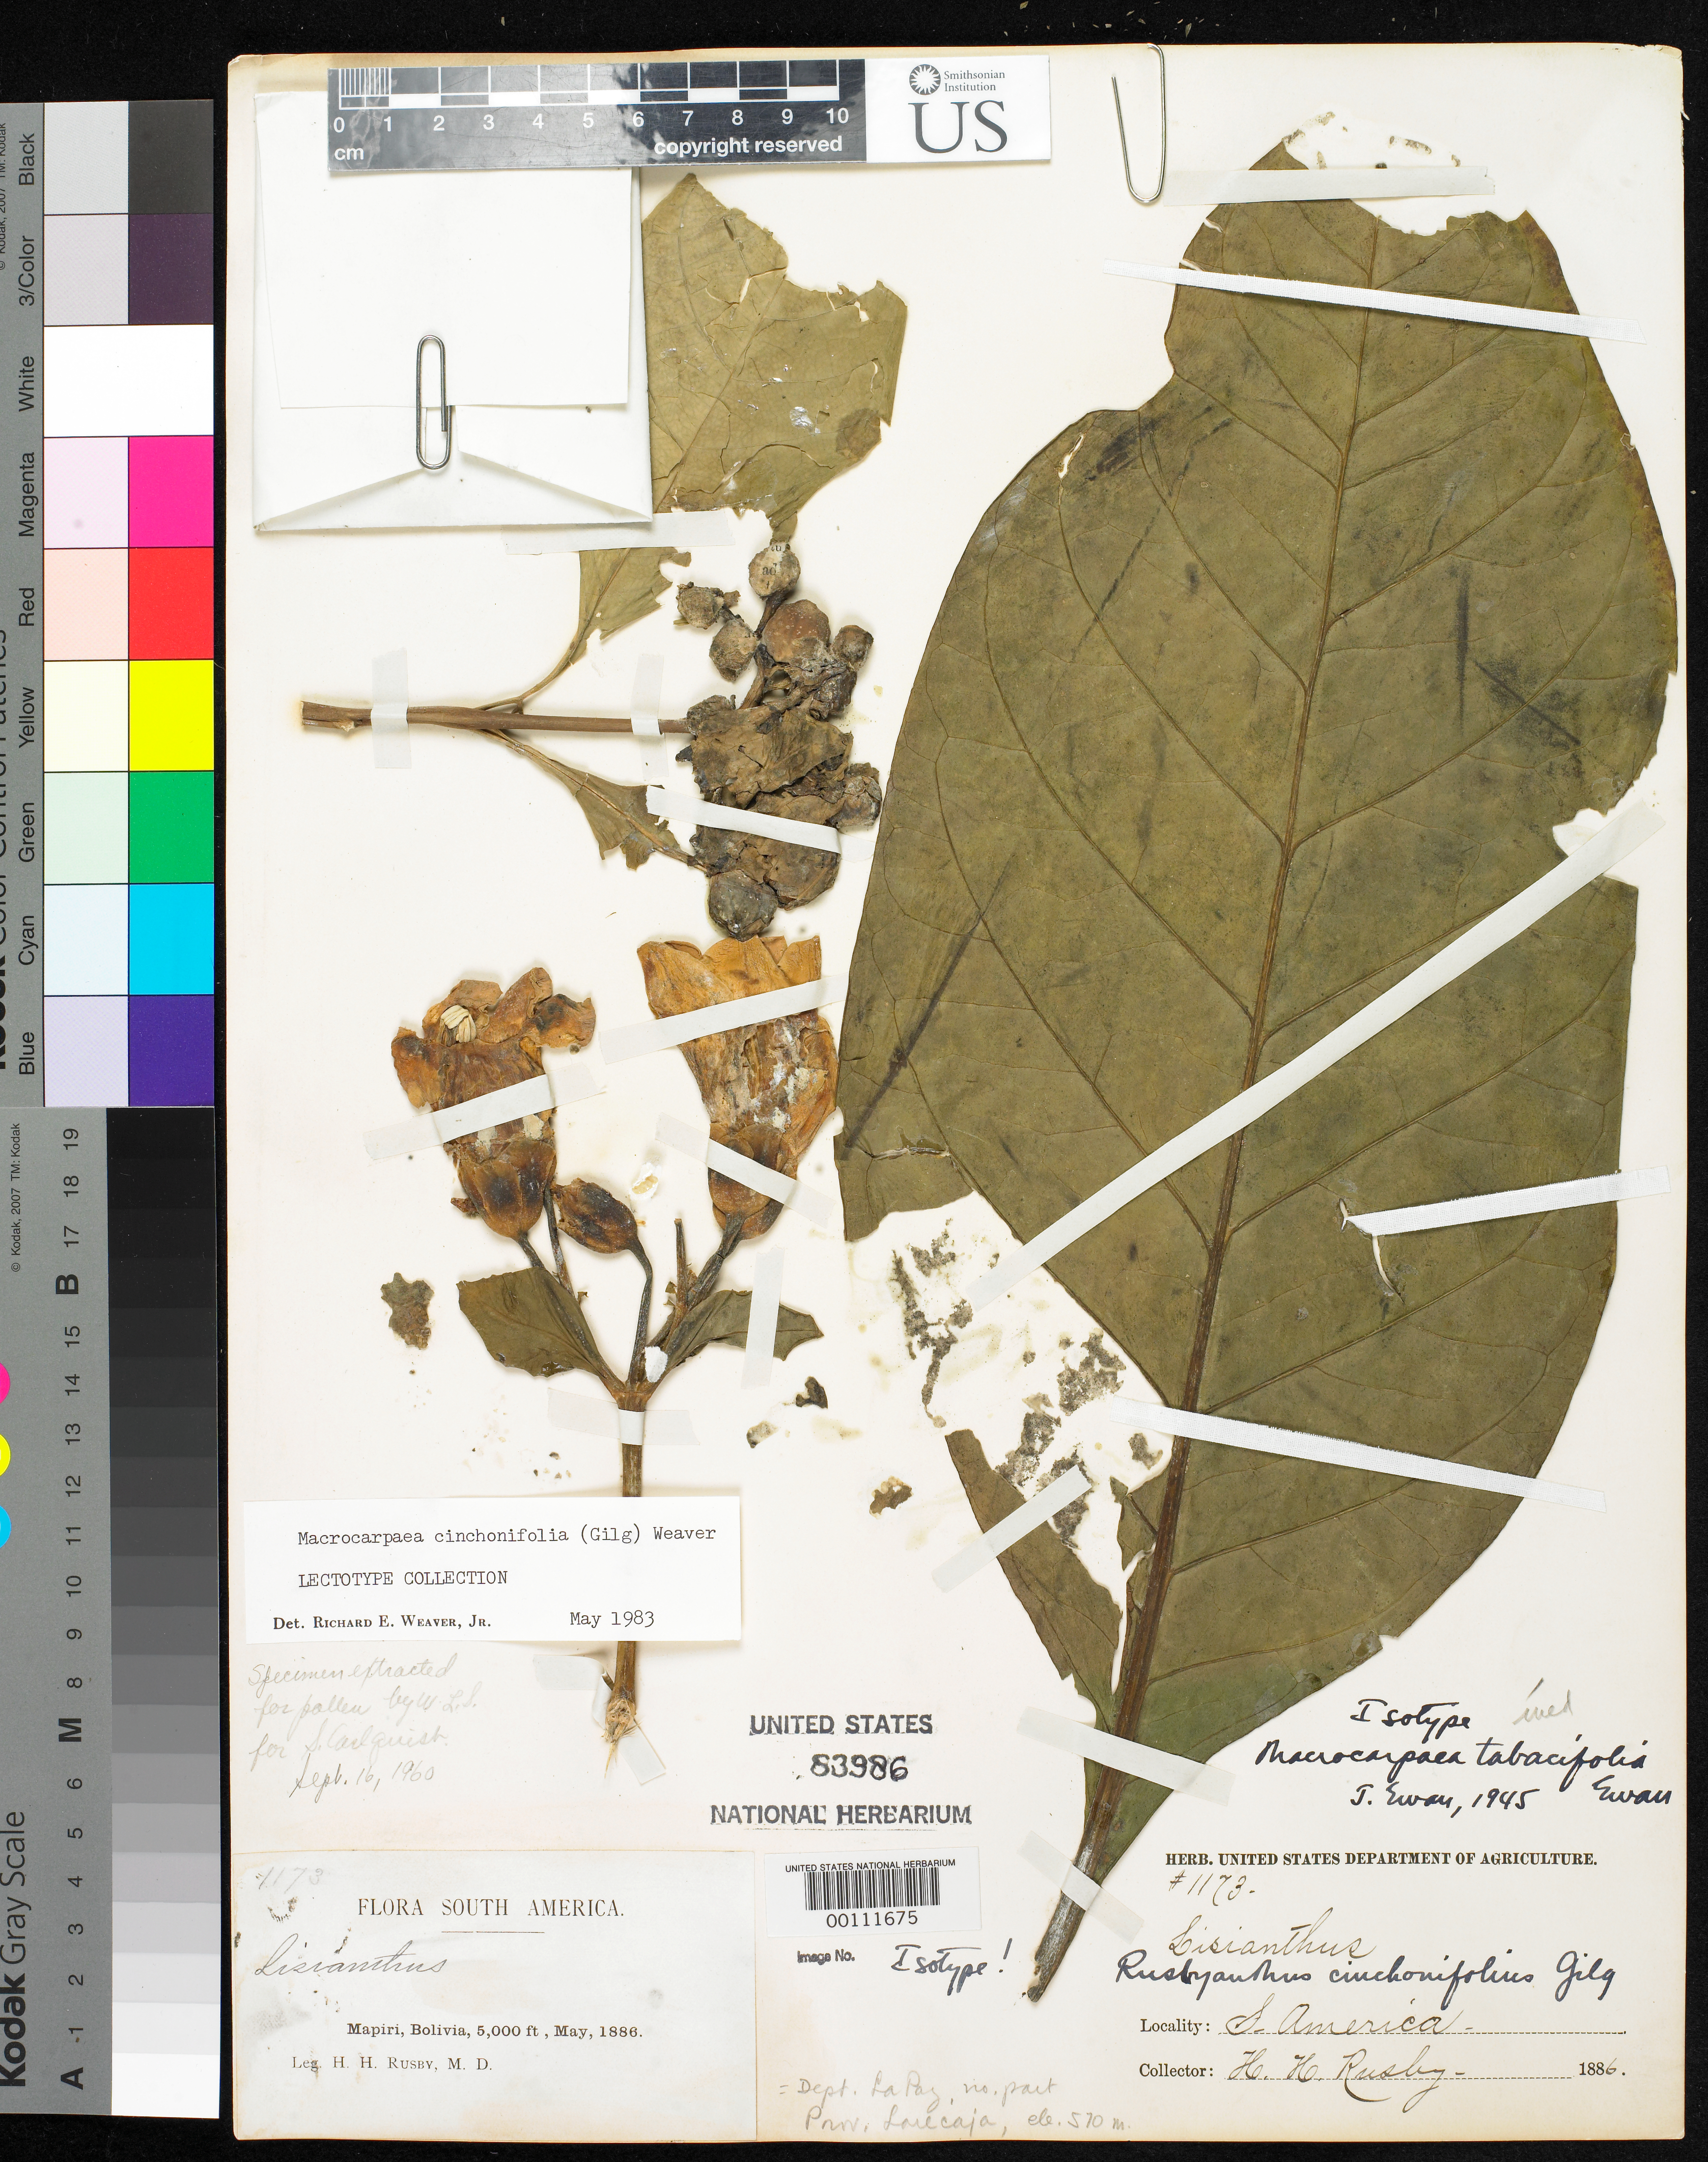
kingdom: Plantae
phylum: Tracheophyta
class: Magnoliopsida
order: Gentianales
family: Gentianaceae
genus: Rusbyanthus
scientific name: Rusbyanthus cinchonifolius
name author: Gilg in Engl. & Prantl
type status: Isolectotype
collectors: H. H. Rusby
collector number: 1173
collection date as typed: May 1886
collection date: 1886-05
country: Bolivia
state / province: La Páz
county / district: Larecaja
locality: Mapiri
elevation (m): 1524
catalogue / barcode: US 83986